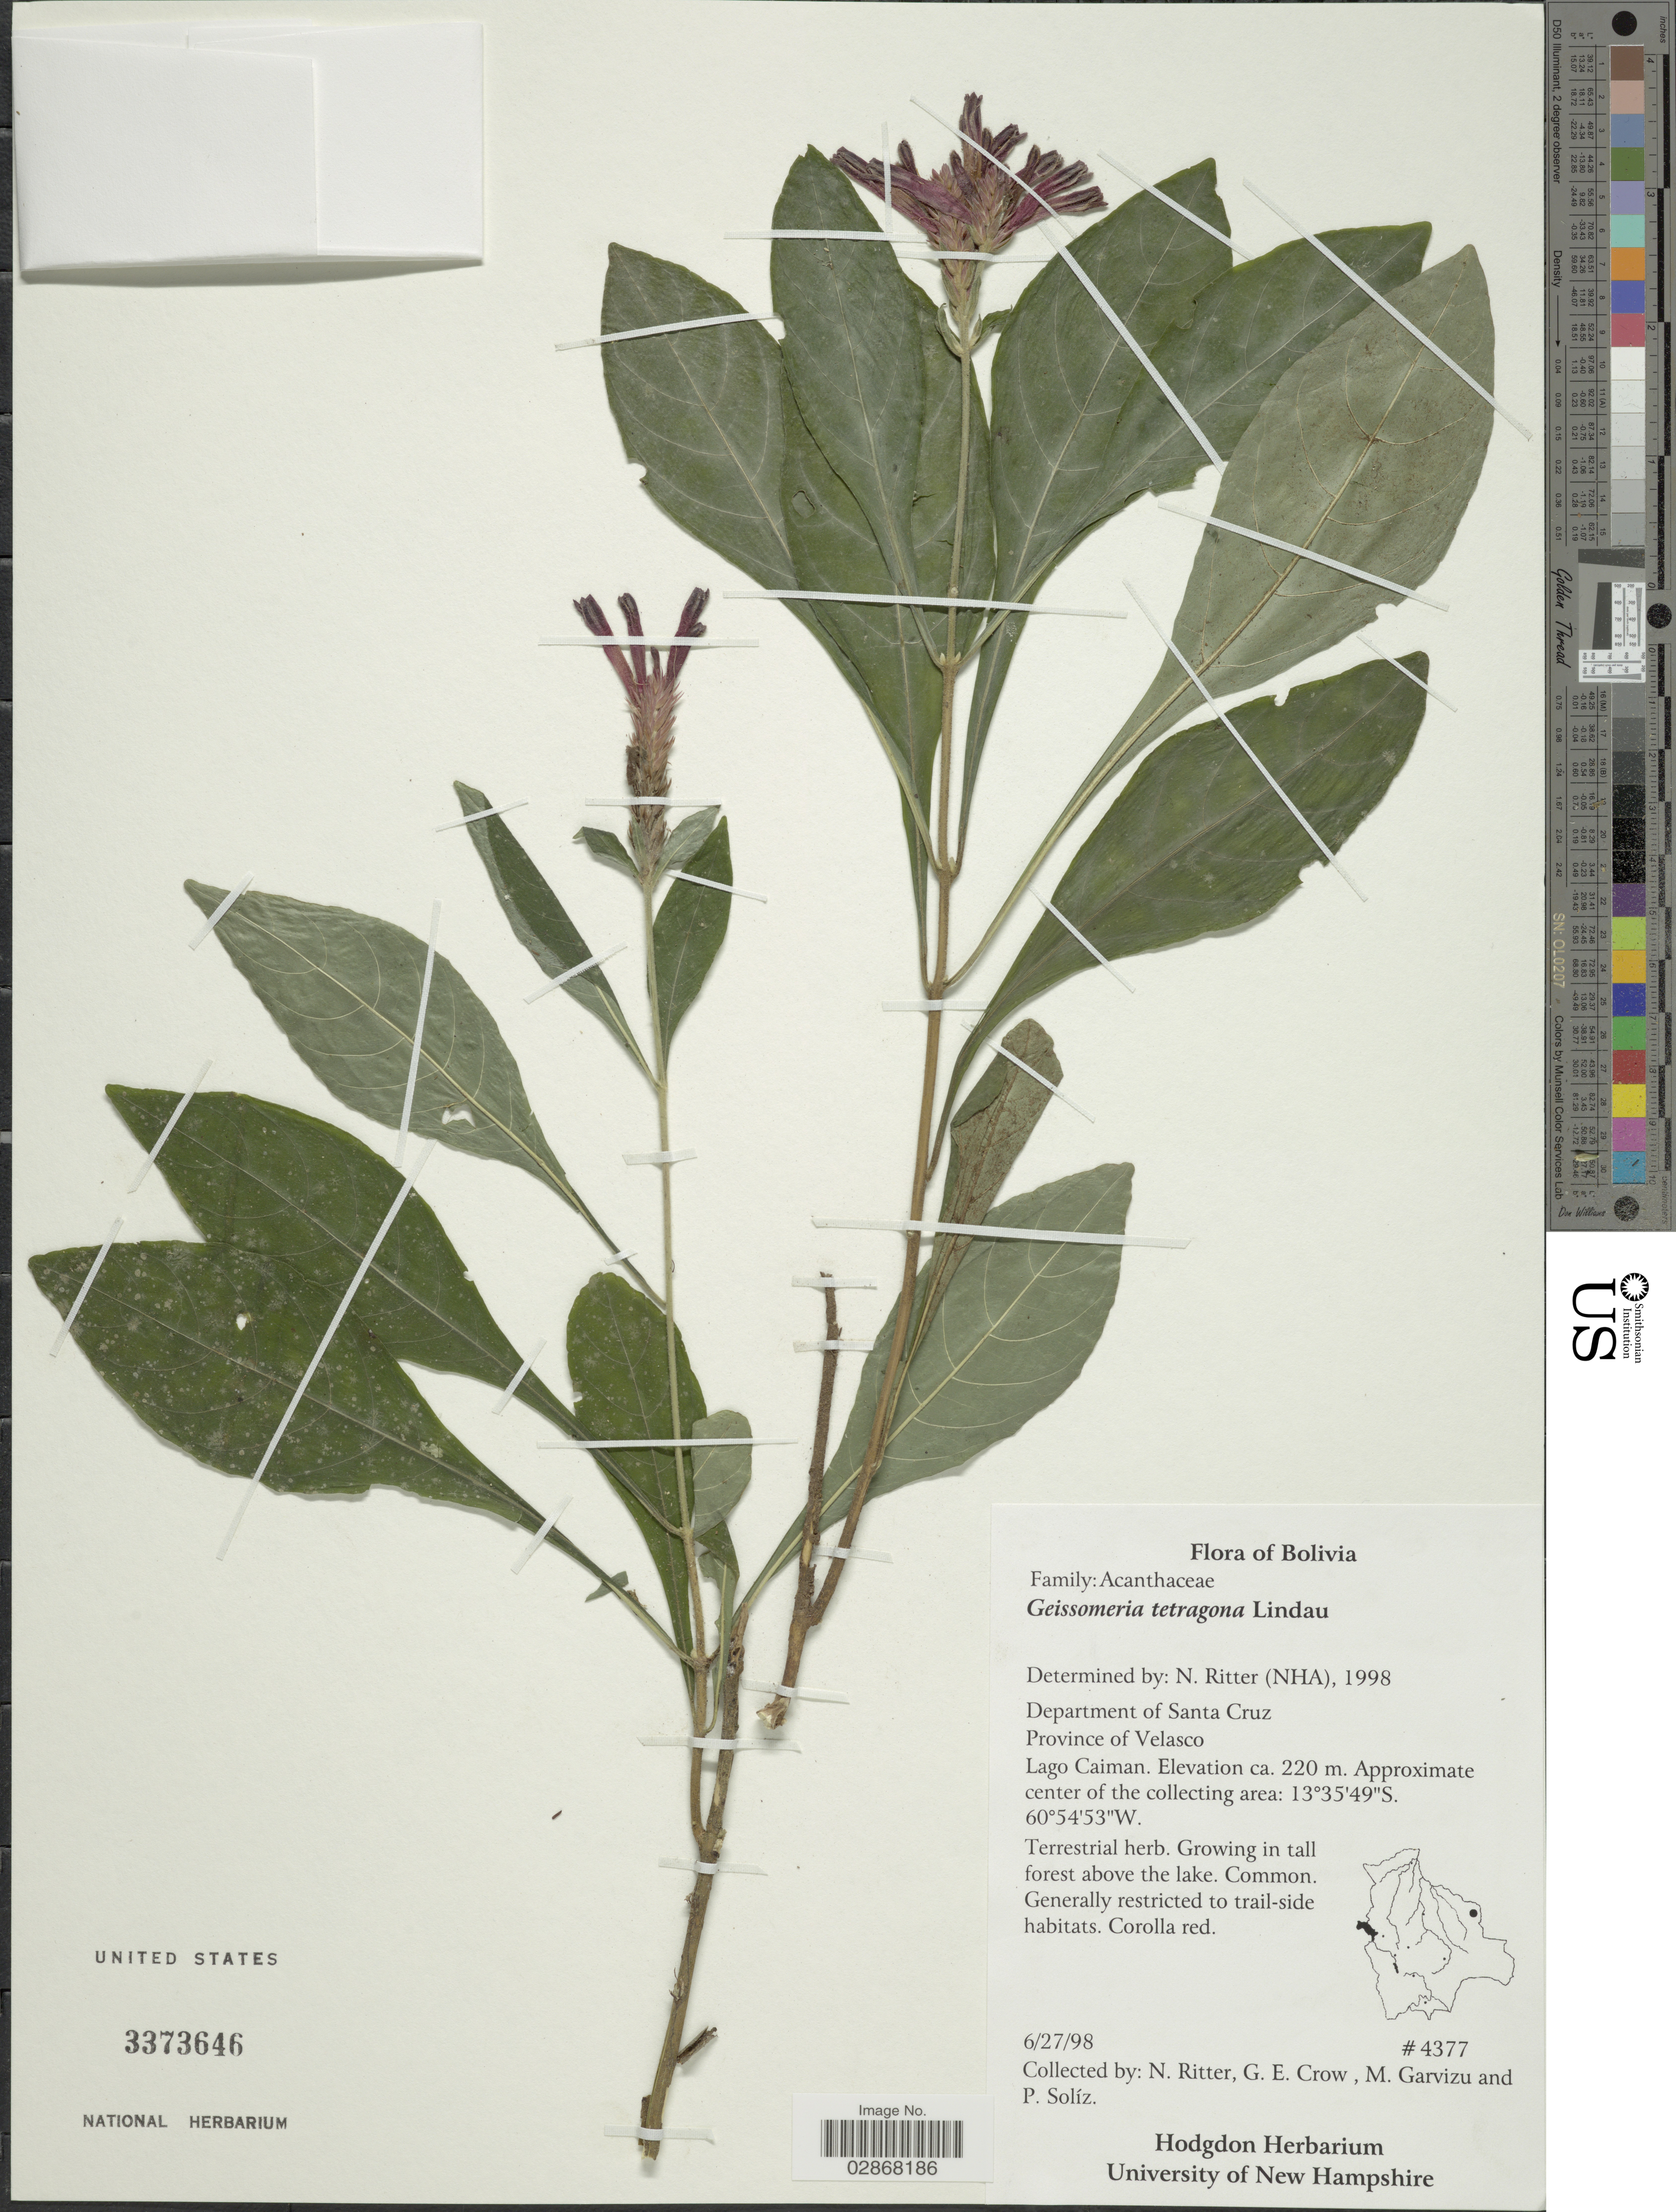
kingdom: Plantae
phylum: Tracheophyta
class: Magnoliopsida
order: Lamiales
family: Acanthaceae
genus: Geissomeria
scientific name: Geissomeria longiflora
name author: Lindl.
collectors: N. Ritter, G. Crow, M. Garvizu & P. Soliz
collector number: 4377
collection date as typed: Transcribed d/m/y: 27/6/98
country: Bolivia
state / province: Santa Cruz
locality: Department of Santa Cruz, Province of Velasco, Lago Caiman.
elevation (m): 220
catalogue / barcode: US 3373646